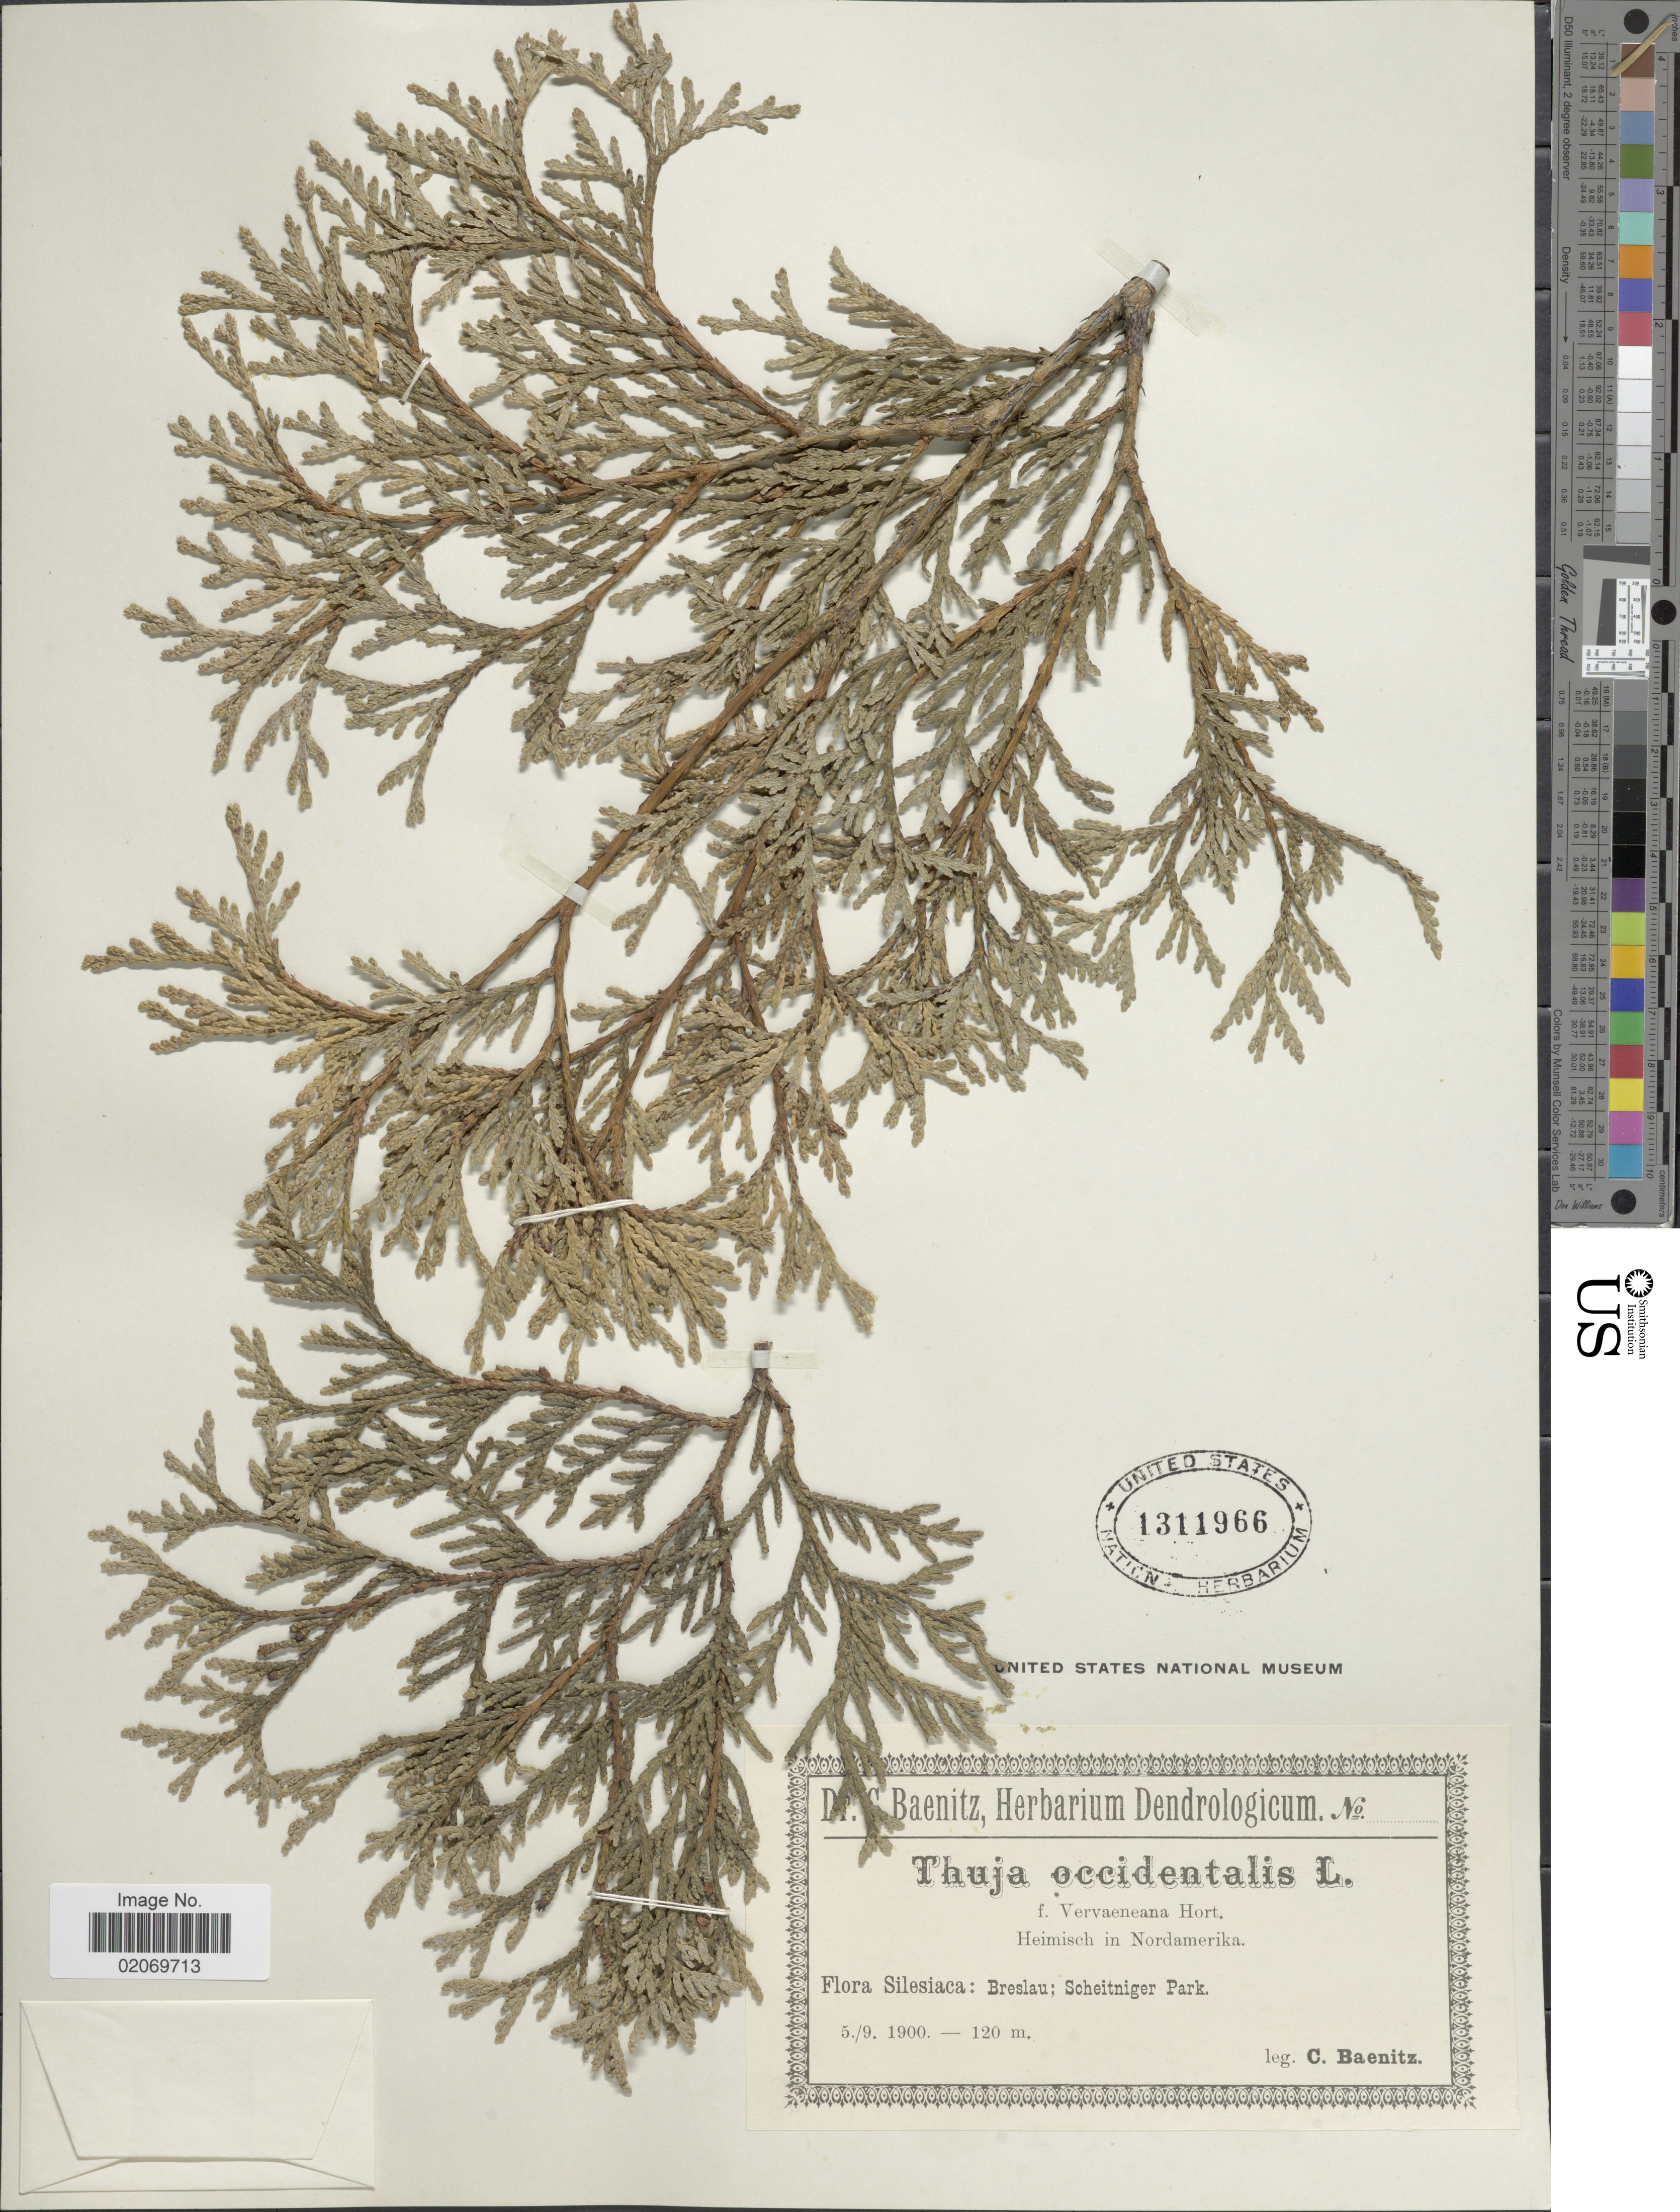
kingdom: Plantae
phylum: Tracheophyta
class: Pinopsida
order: Pinales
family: Cupressaceae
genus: Thuja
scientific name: Thuja occidentalis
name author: L.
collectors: C. G. Baenitz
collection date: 1900-09-05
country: Poland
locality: Silesiaca: Breslau; Scheitniger Park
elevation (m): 120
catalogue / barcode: US 1311966